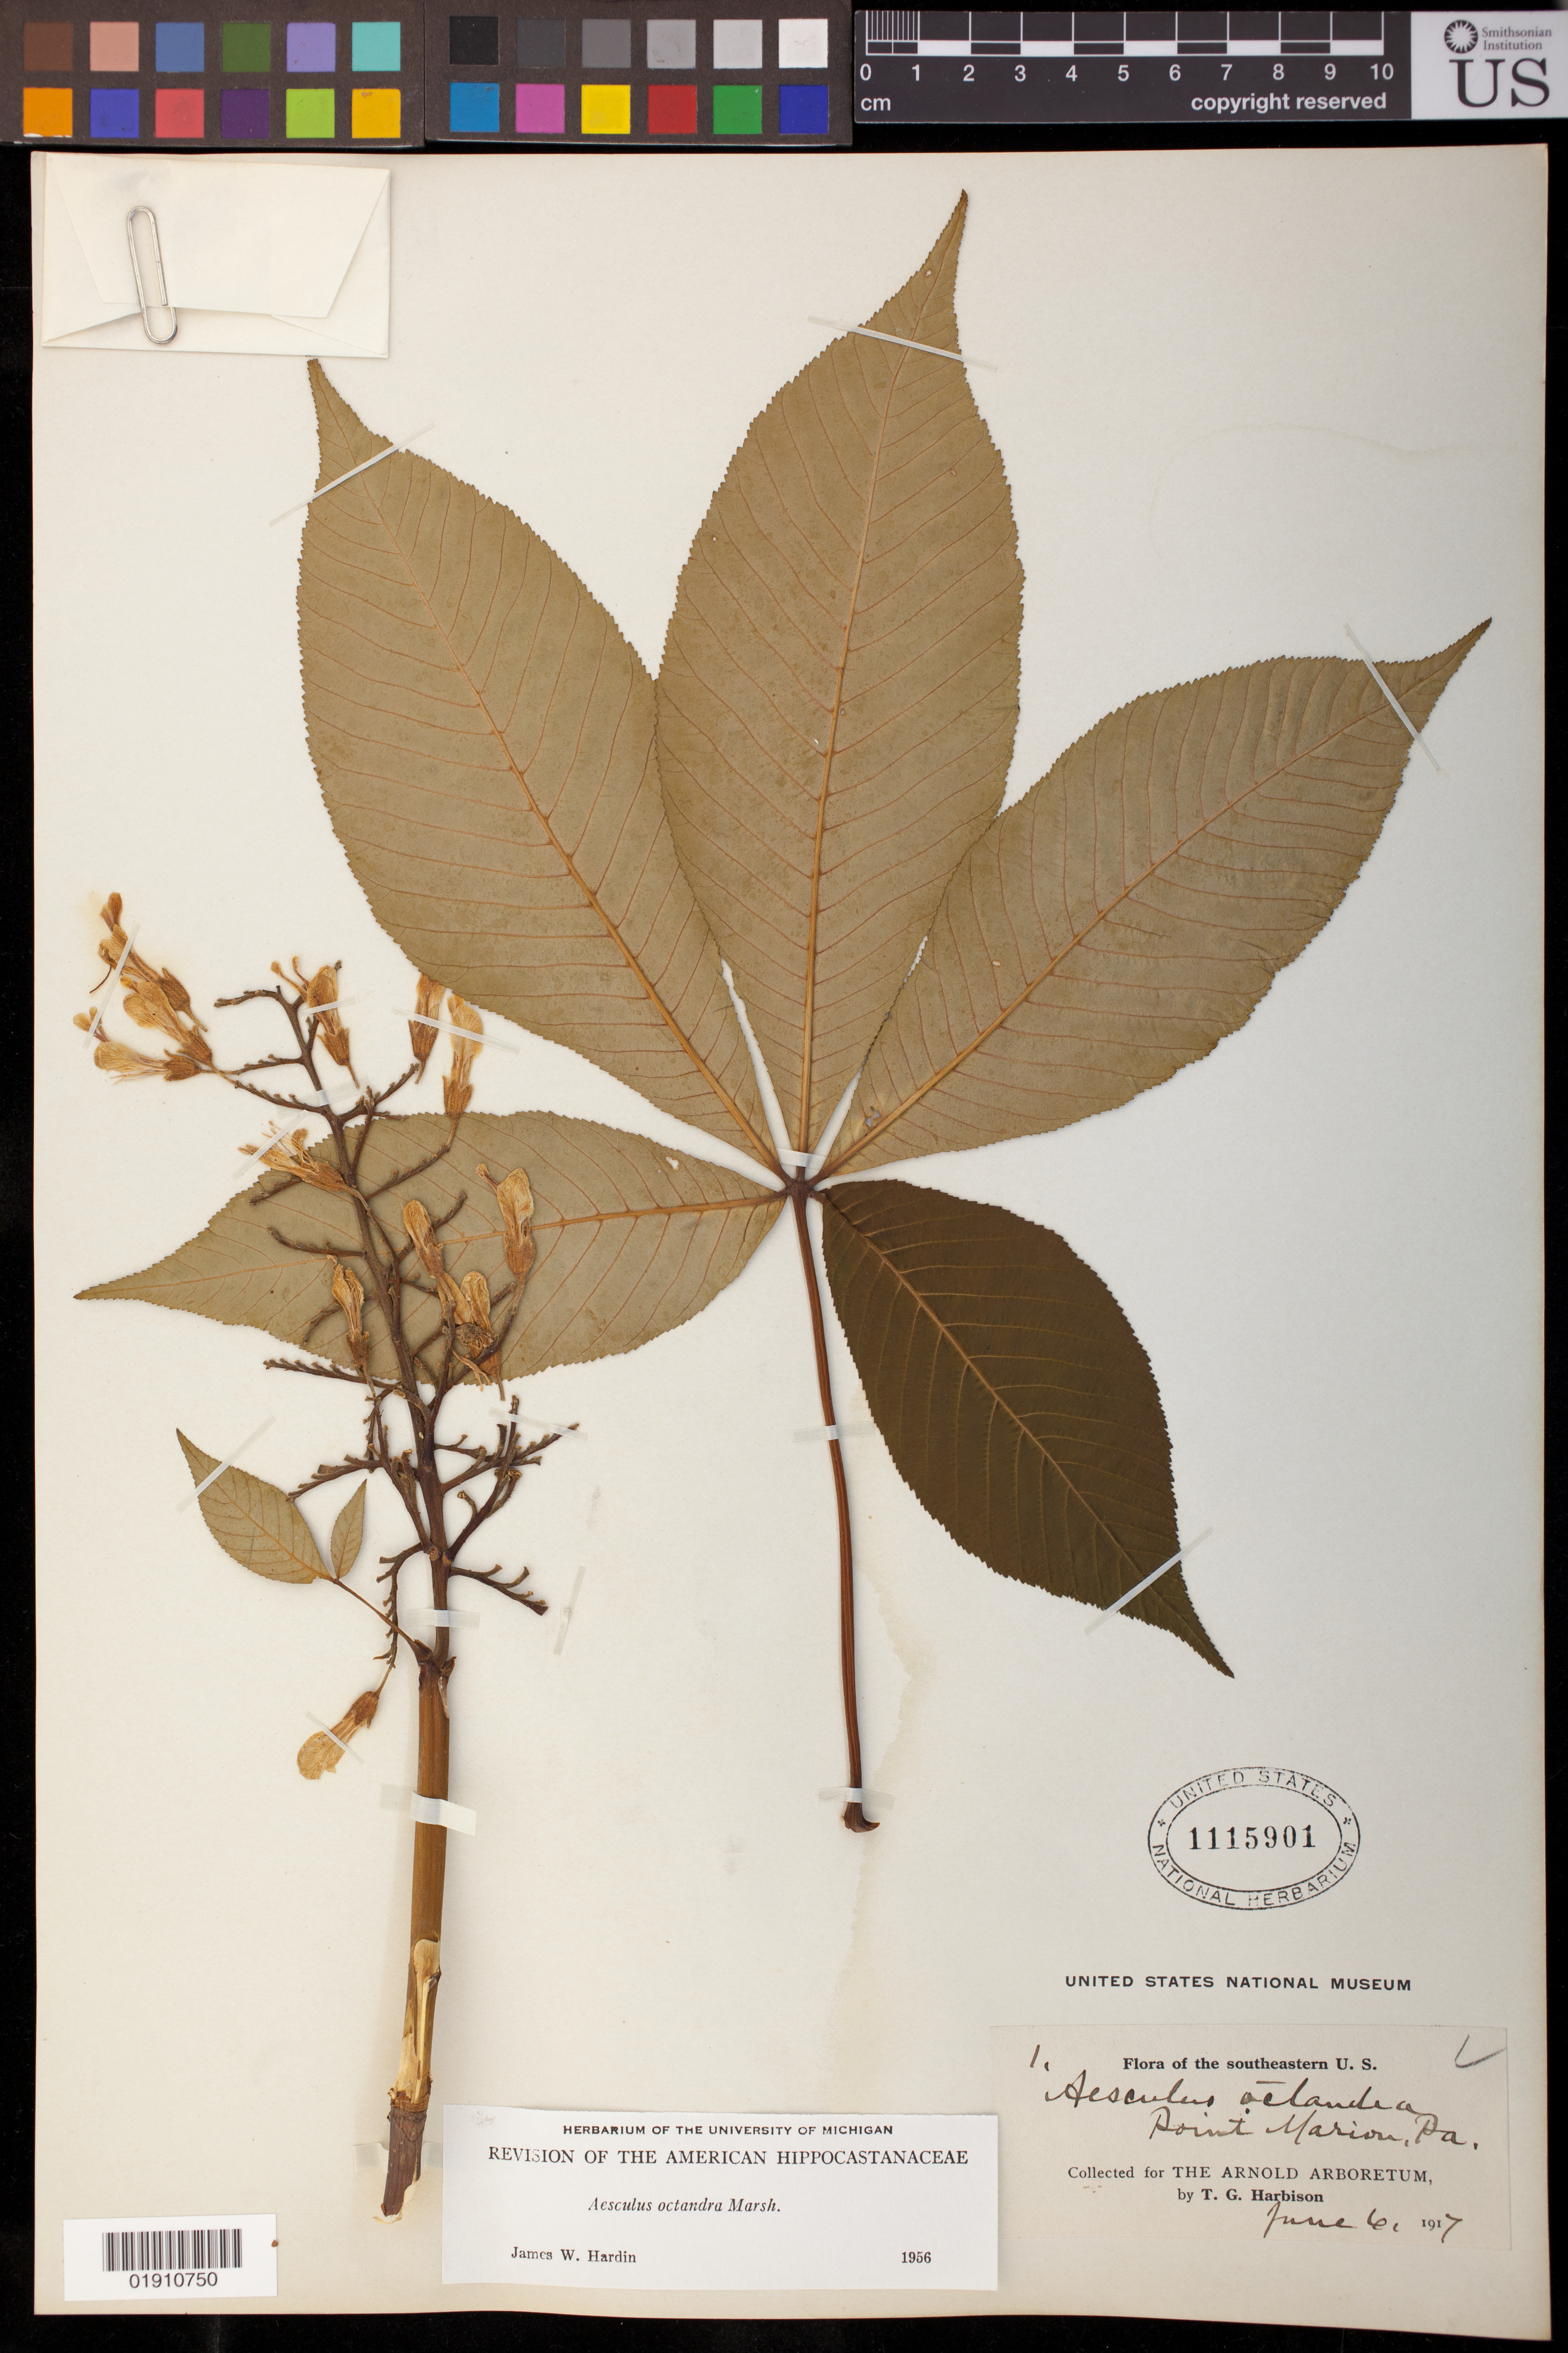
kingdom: Plantae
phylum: Tracheophyta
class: Magnoliopsida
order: Sapindales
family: Sapindaceae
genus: Aesculus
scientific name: Aesculus octandra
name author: Marshall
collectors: T. Harbison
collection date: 1917-06-06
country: United States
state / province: Pennsylvania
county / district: Fayette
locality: Point Marion, Pa.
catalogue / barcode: US 1115901